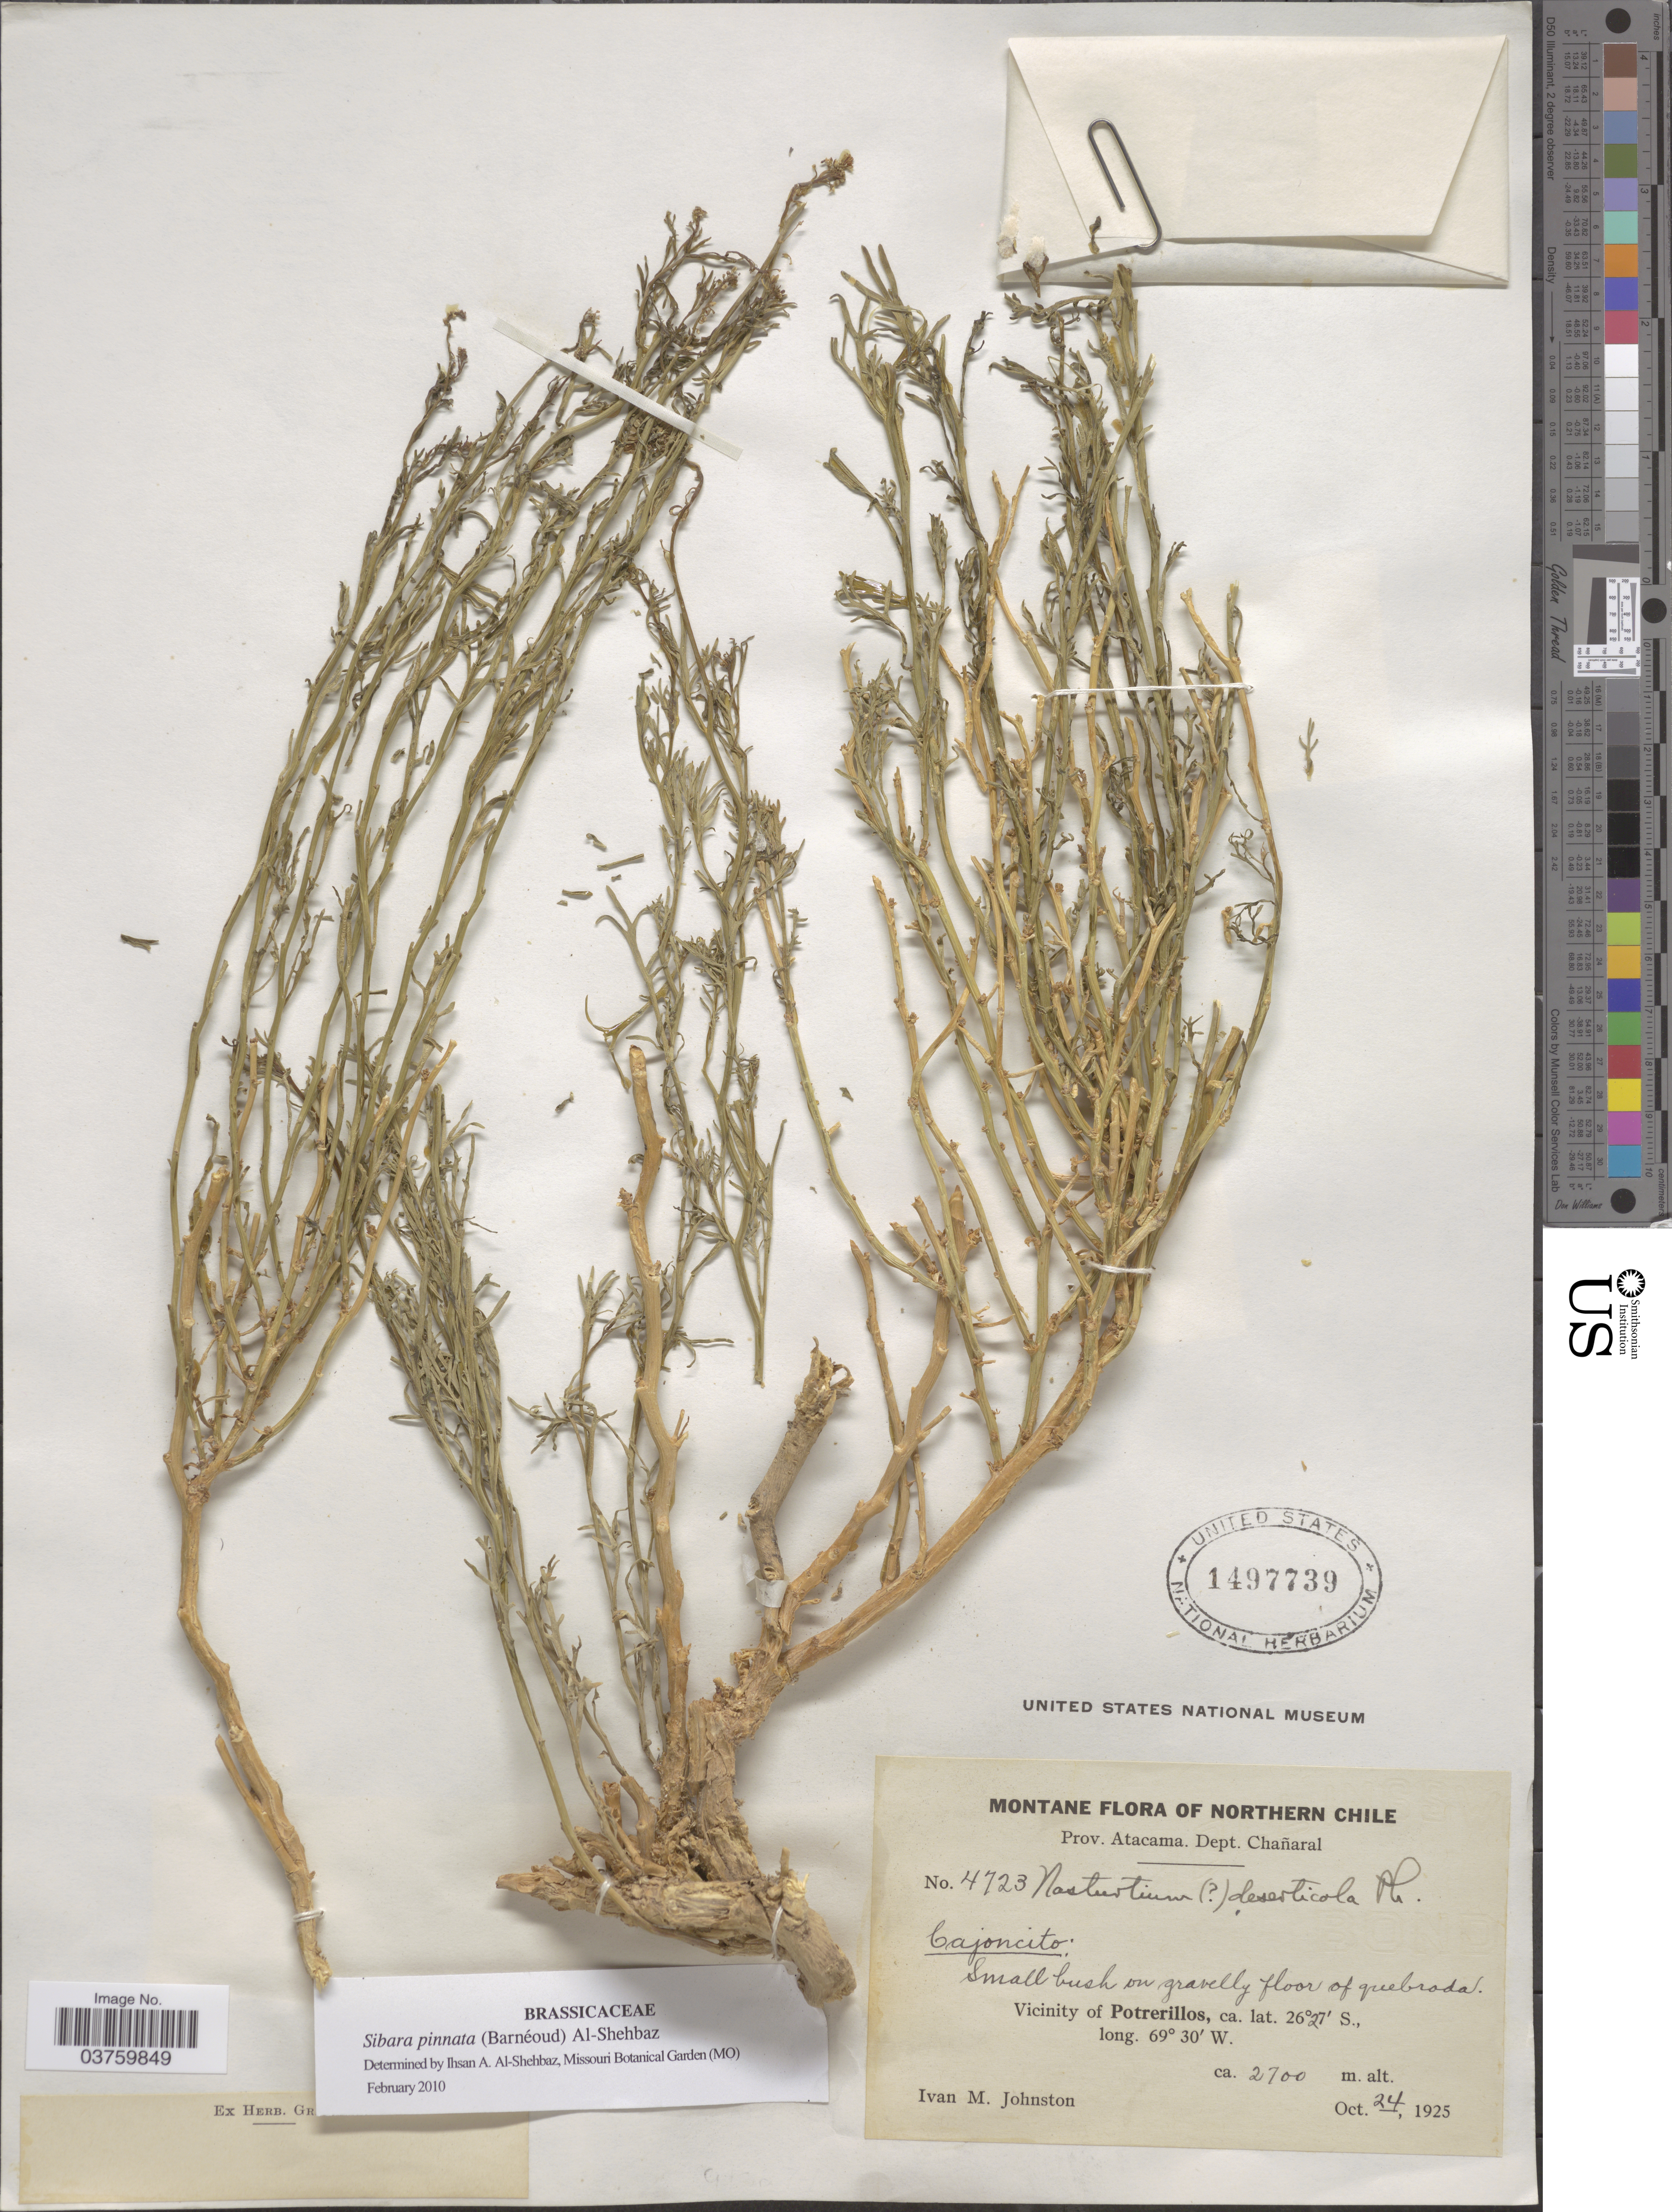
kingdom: Plantae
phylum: Tracheophyta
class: Magnoliopsida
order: Brassicales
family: Brassicaceae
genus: Sibara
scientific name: Sibara pinnata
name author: (Barnéoud) Al-Shehbaz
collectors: I.M. Johnston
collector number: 4723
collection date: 1925-10-24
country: Chile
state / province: Atacama (III)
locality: Northern Chile. Dept. Chañaral. Vicinity of Potrerillos.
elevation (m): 2700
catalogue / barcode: US 1497739